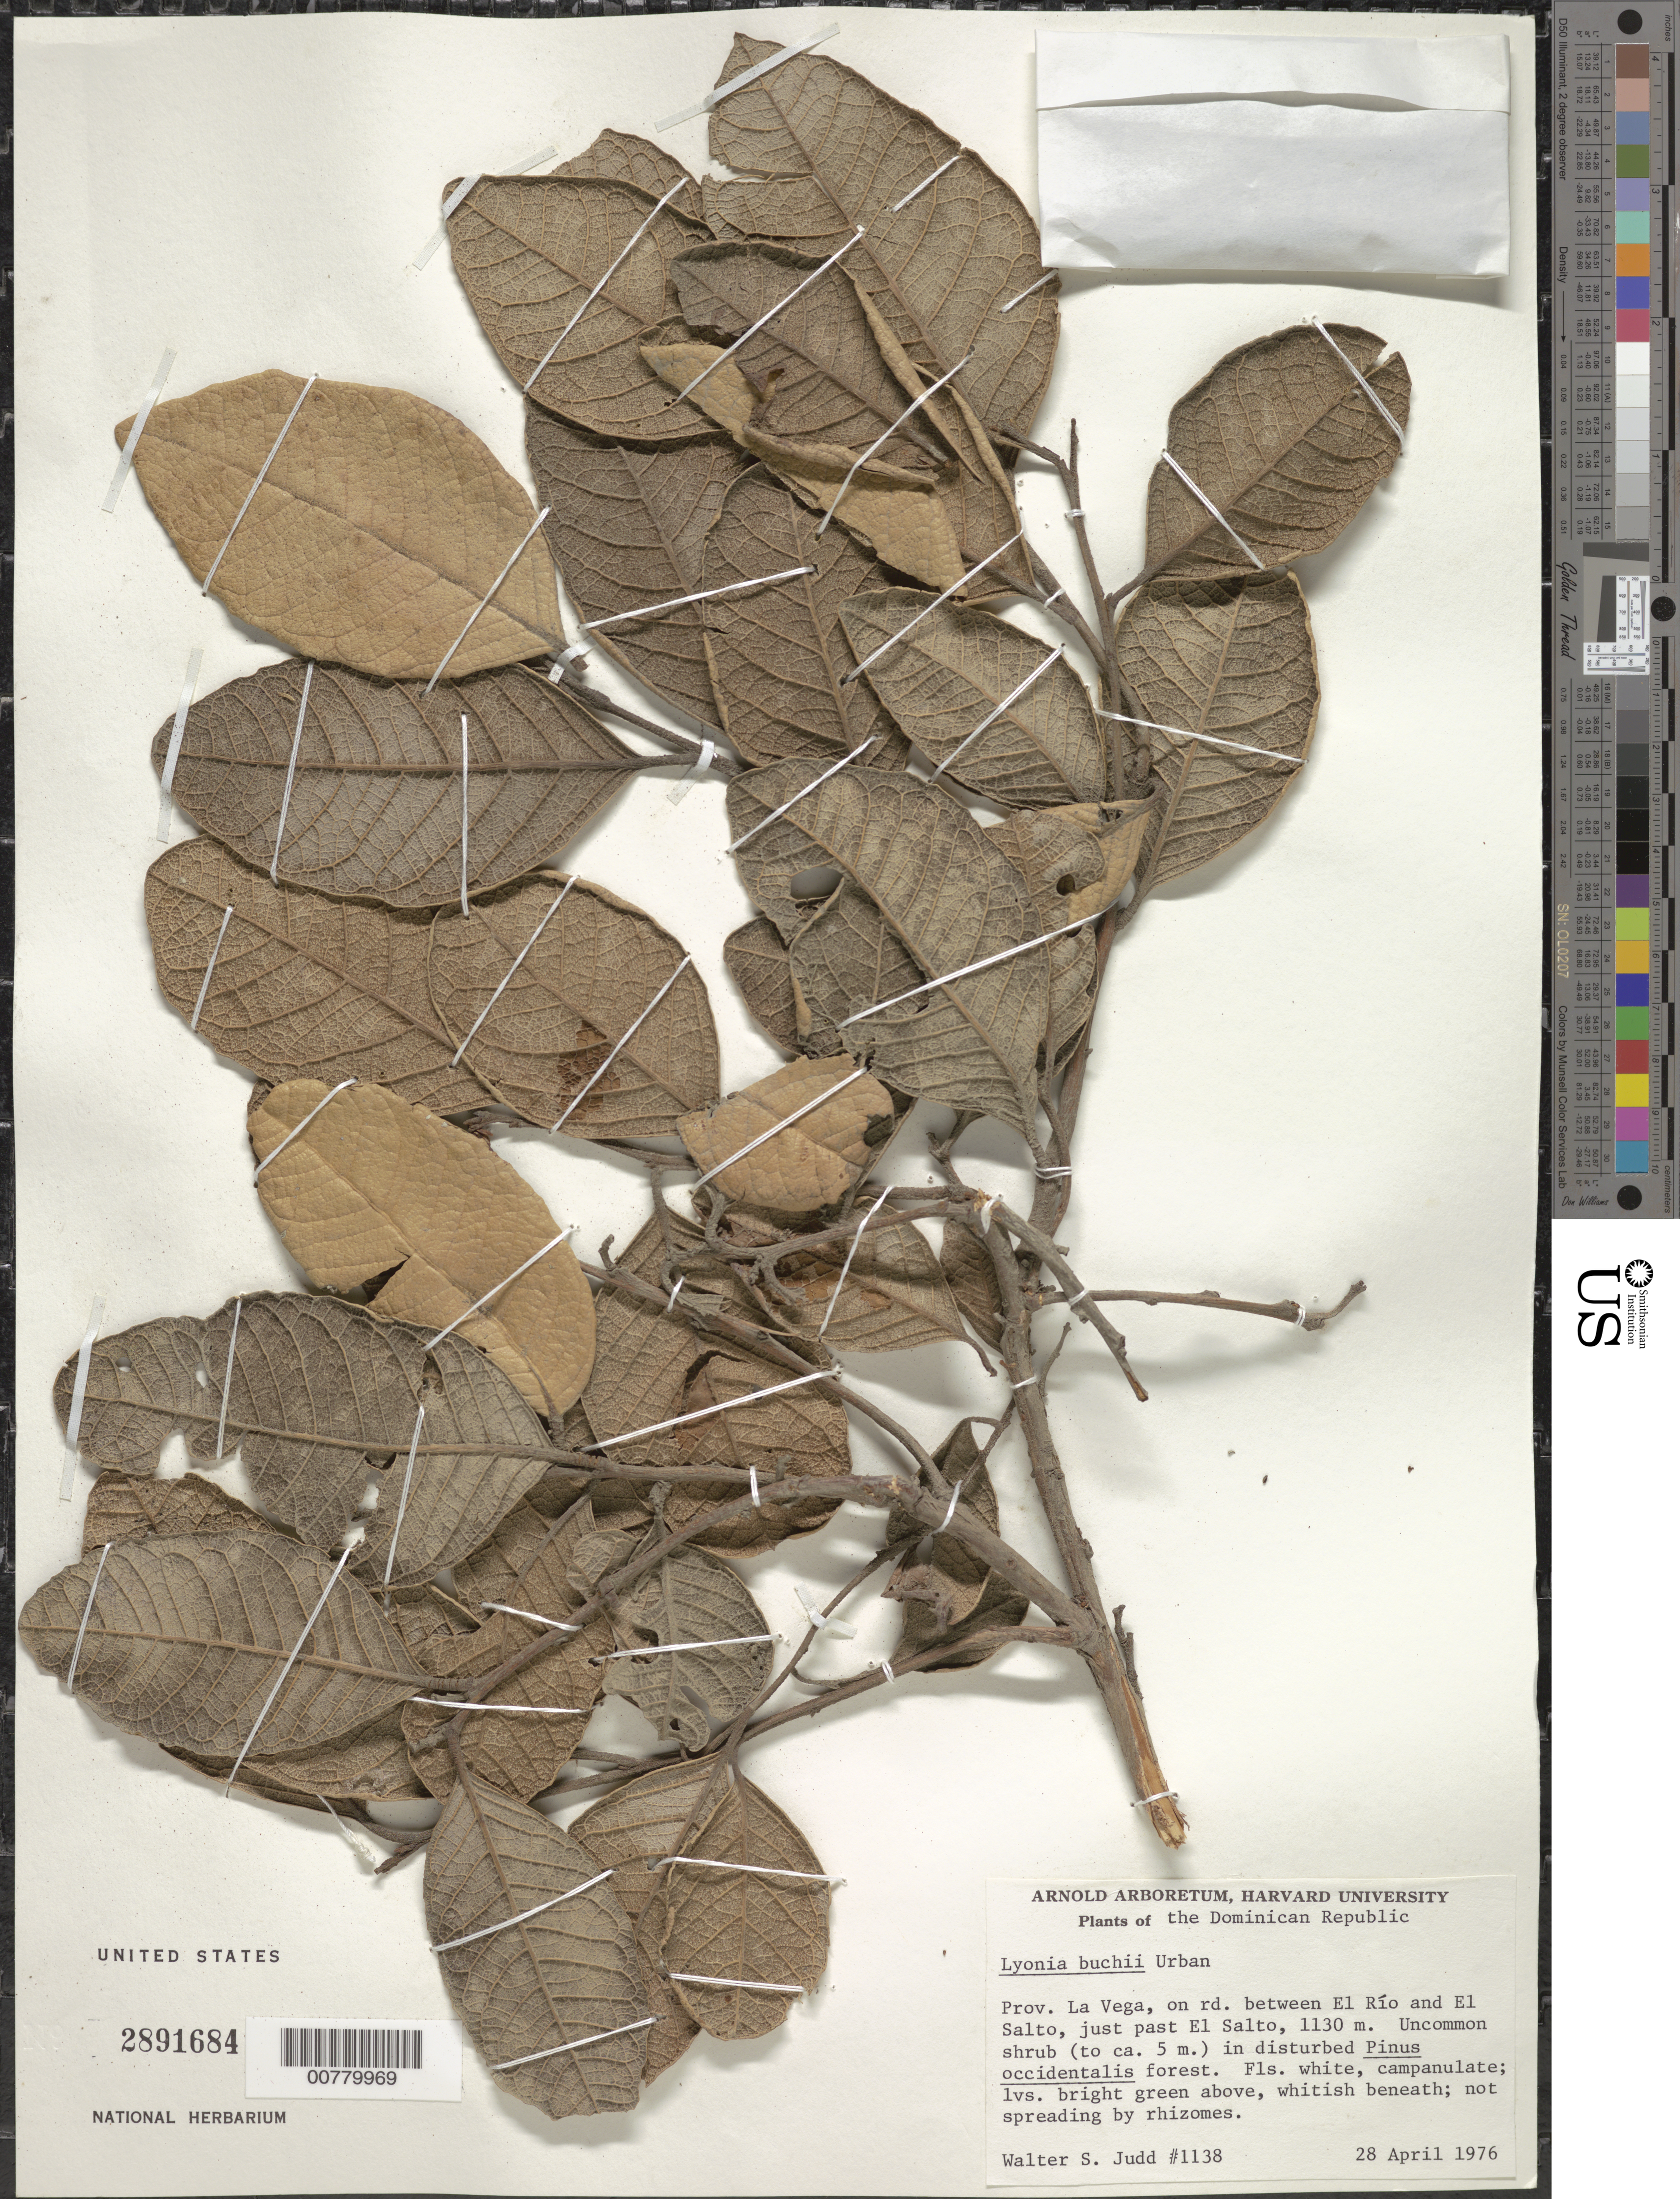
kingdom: Plantae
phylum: Tracheophyta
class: Magnoliopsida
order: Ericales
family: Ericaceae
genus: Lyonia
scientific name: Lyonia buchii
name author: Urb.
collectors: W. S. Judd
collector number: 1138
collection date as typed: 28 Apr 1976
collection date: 1976-04-28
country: Dominican Republic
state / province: La Vega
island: Hispaniola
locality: On road between El Río and El Salto, just past El Salto.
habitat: In disturbed Pinus occidentalis forest.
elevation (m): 1130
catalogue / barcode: US 2891684